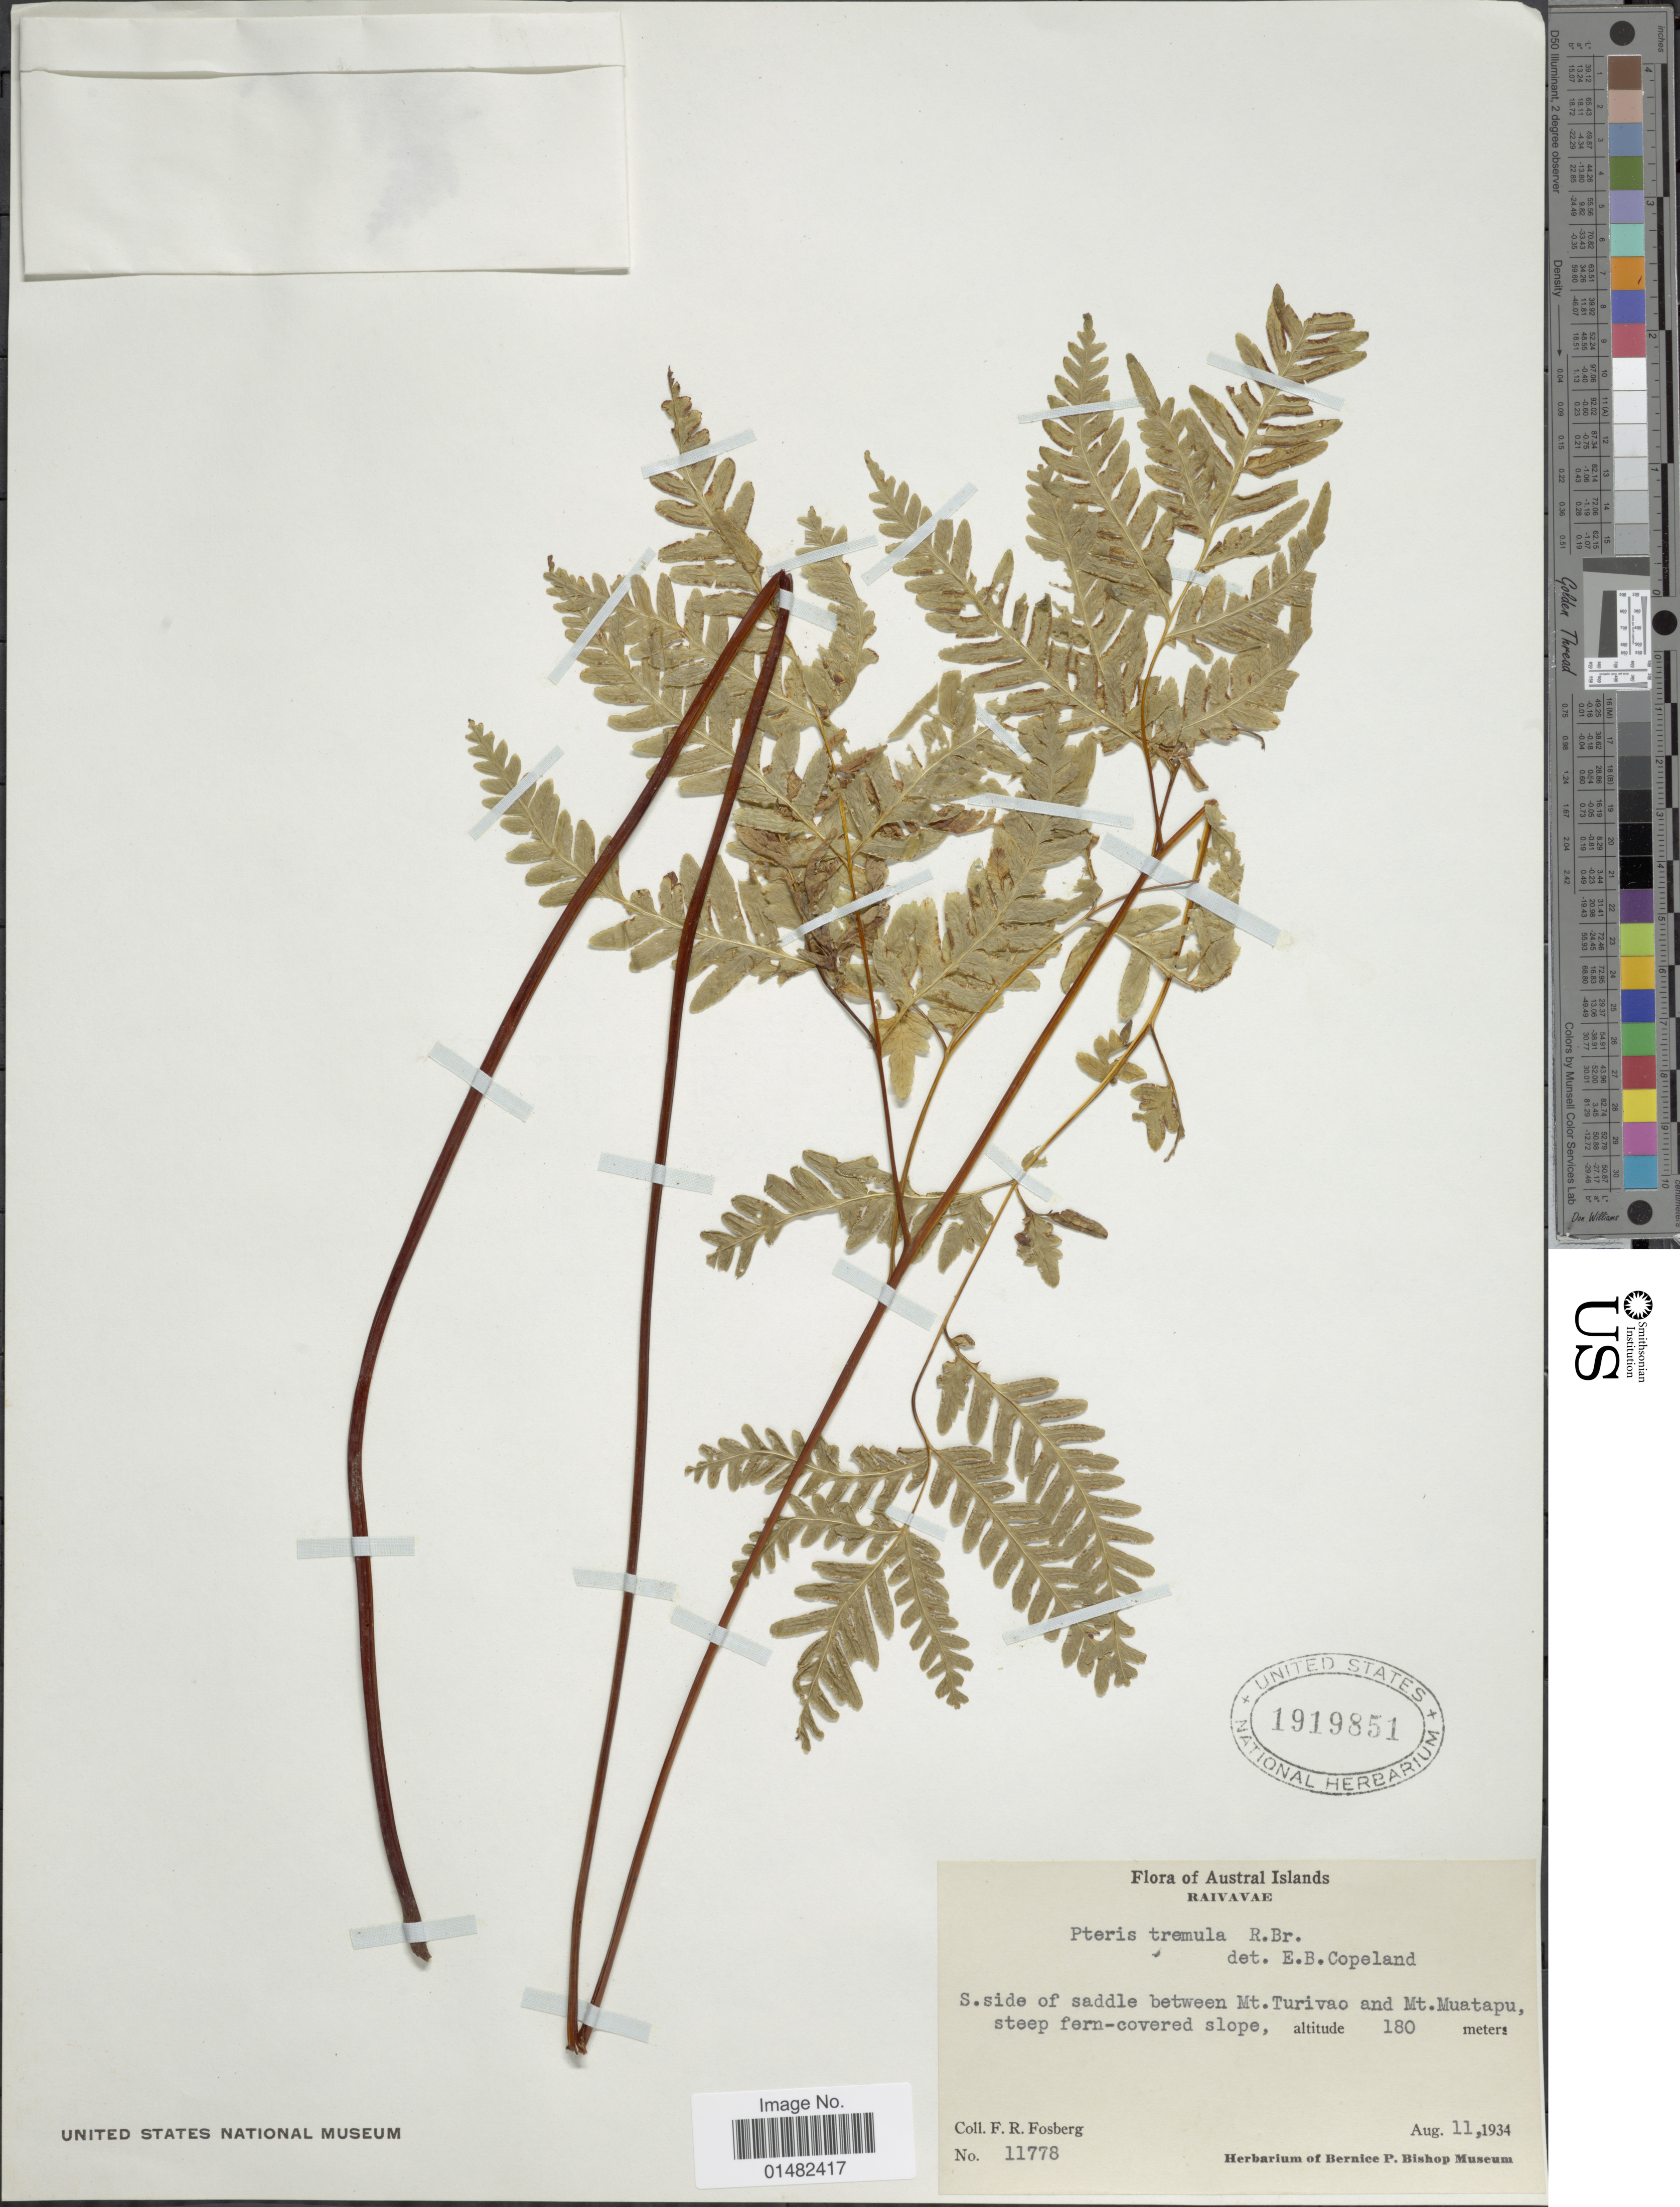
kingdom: Plantae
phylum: Tracheophyta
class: Polypodiopsida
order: Polypodiales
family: Pteridaceae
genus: Pteris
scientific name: Pteris tremula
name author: R. Br.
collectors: F. R. Fosberg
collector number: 11778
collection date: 1934-08-11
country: French Polynesia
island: Raivavae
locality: Austral Islands, Raivavae, S. side of saddle between Mt. Turivao and Mt. Muatapu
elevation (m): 180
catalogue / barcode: US 1919851